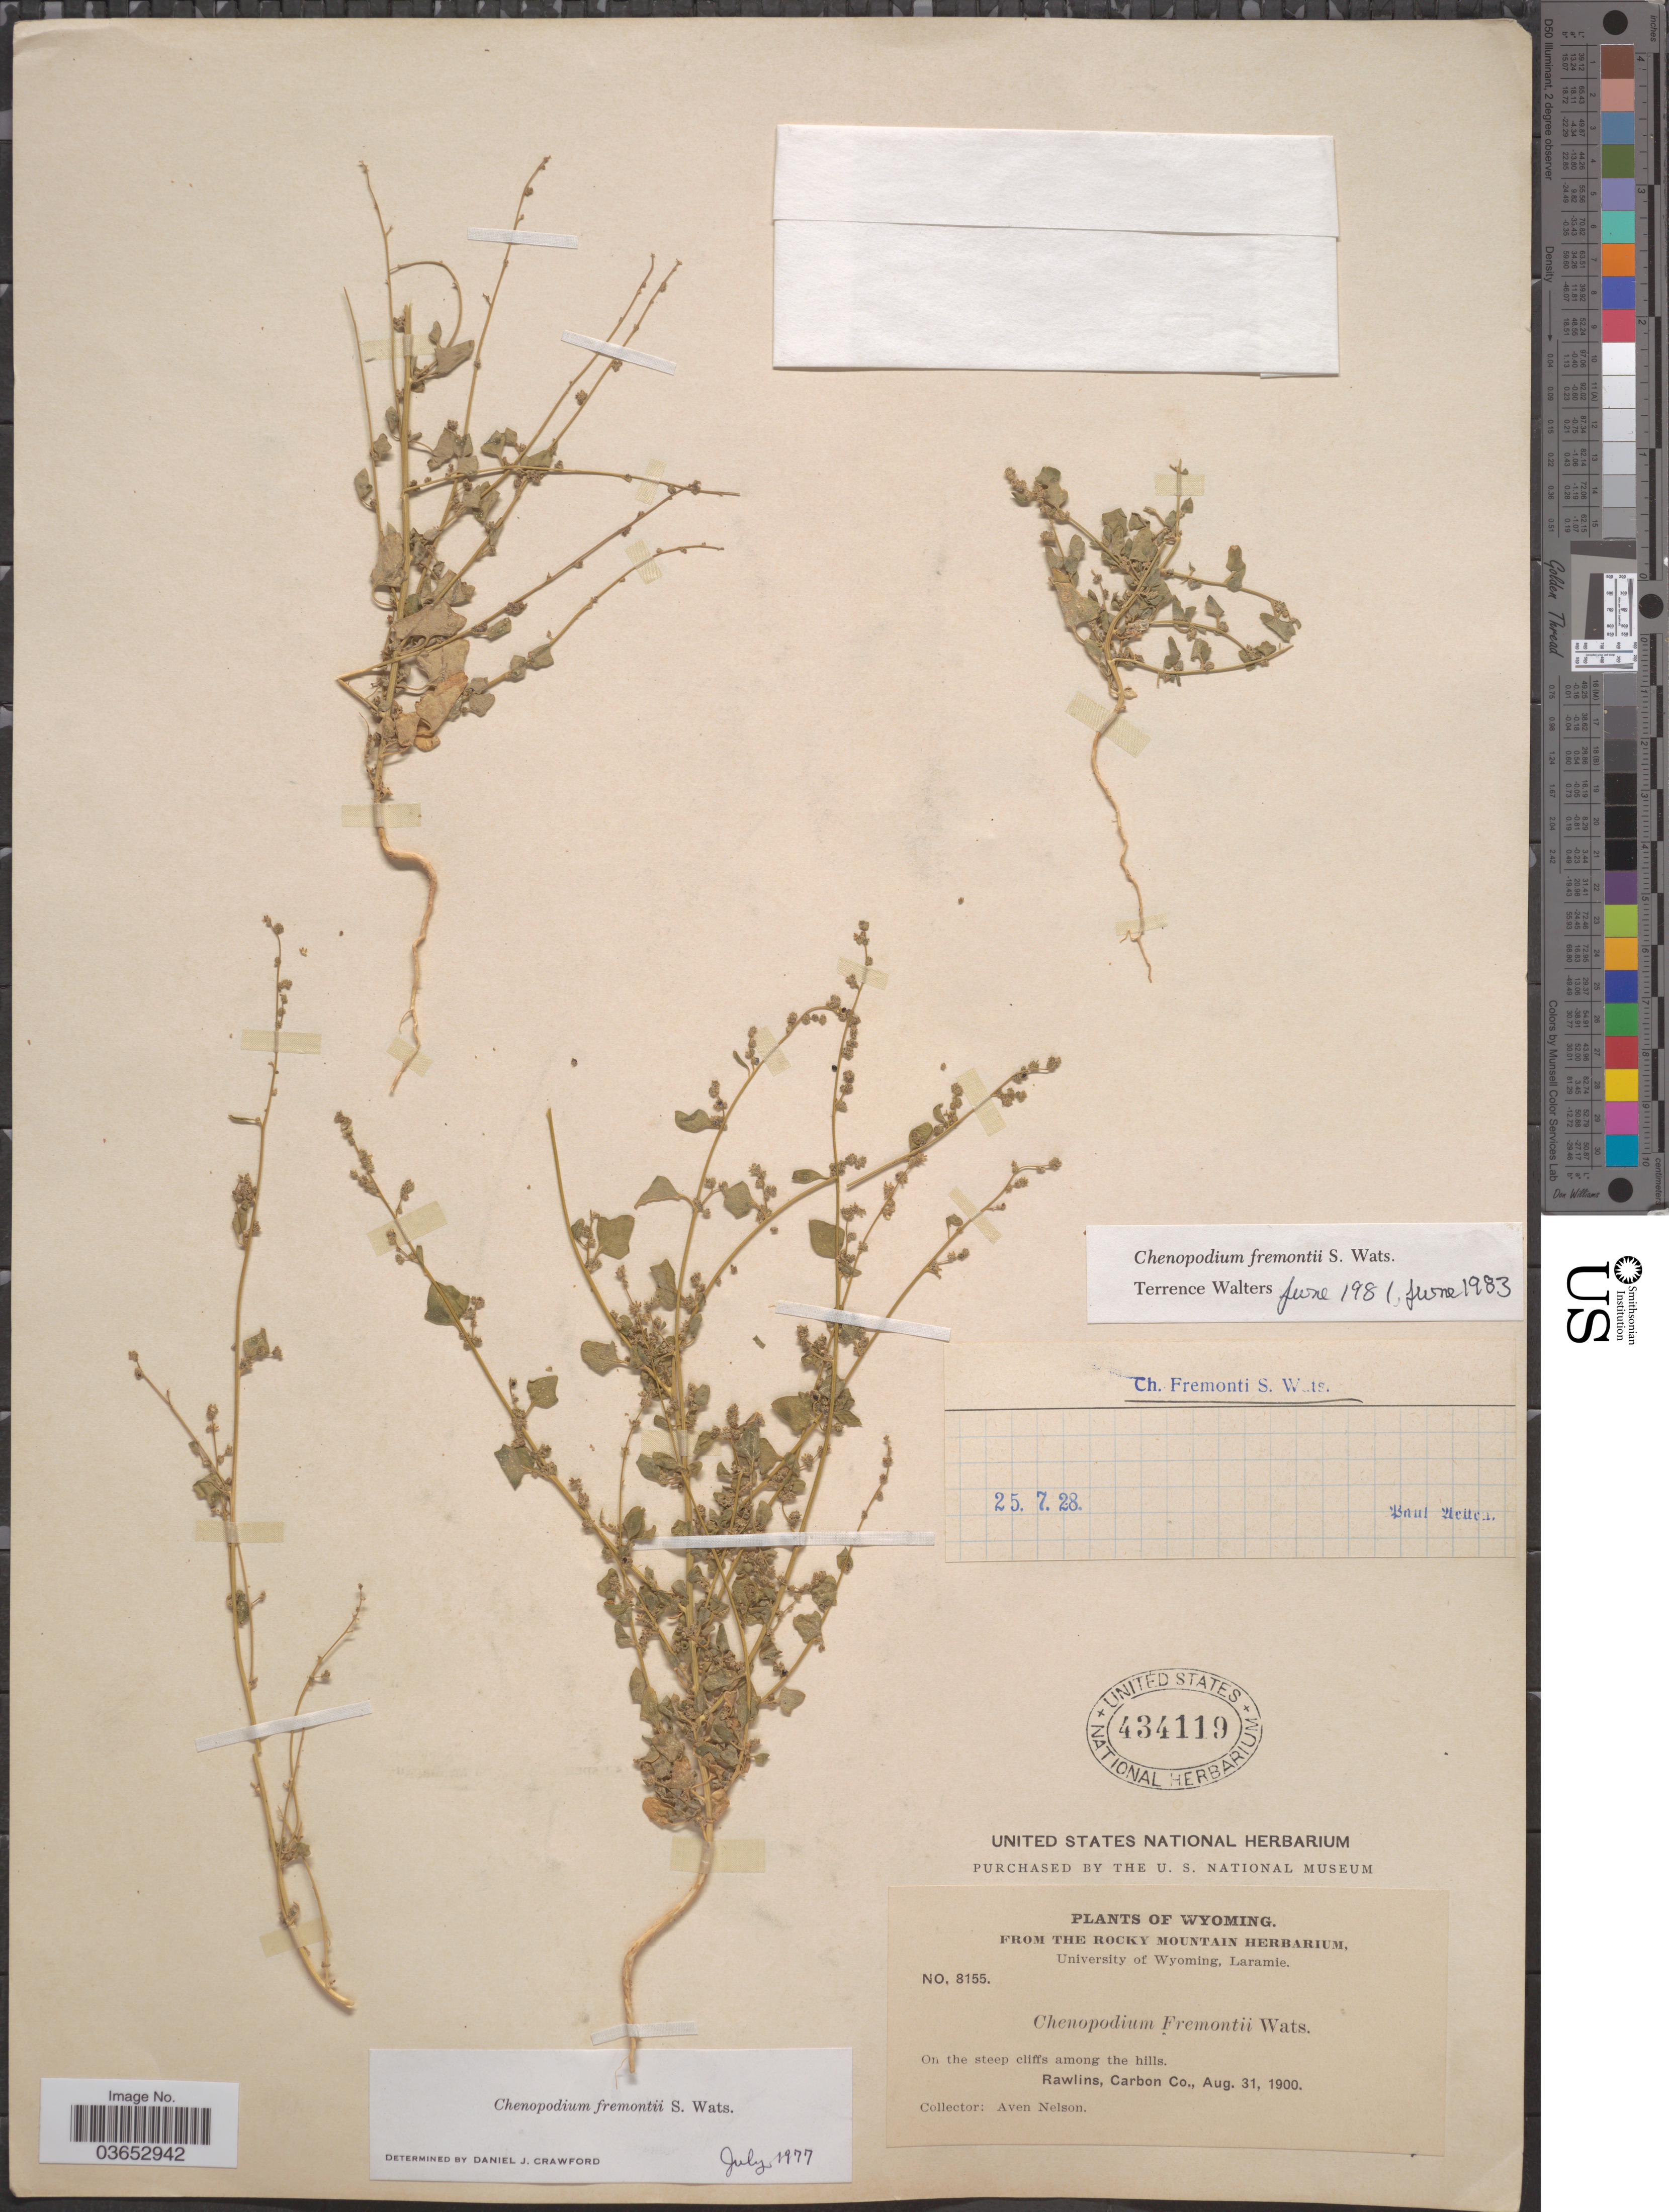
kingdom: Plantae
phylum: Tracheophyta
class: Magnoliopsida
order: Caryophyllales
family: Amaranthaceae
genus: Chenopodium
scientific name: Chenopodium fremontii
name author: S. Watson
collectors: A. Nelson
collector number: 8155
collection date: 1900-08-31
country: United States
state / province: Wyoming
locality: On the steep cliffs among the hills. Rawlins, Carbon Co.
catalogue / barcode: US 434119